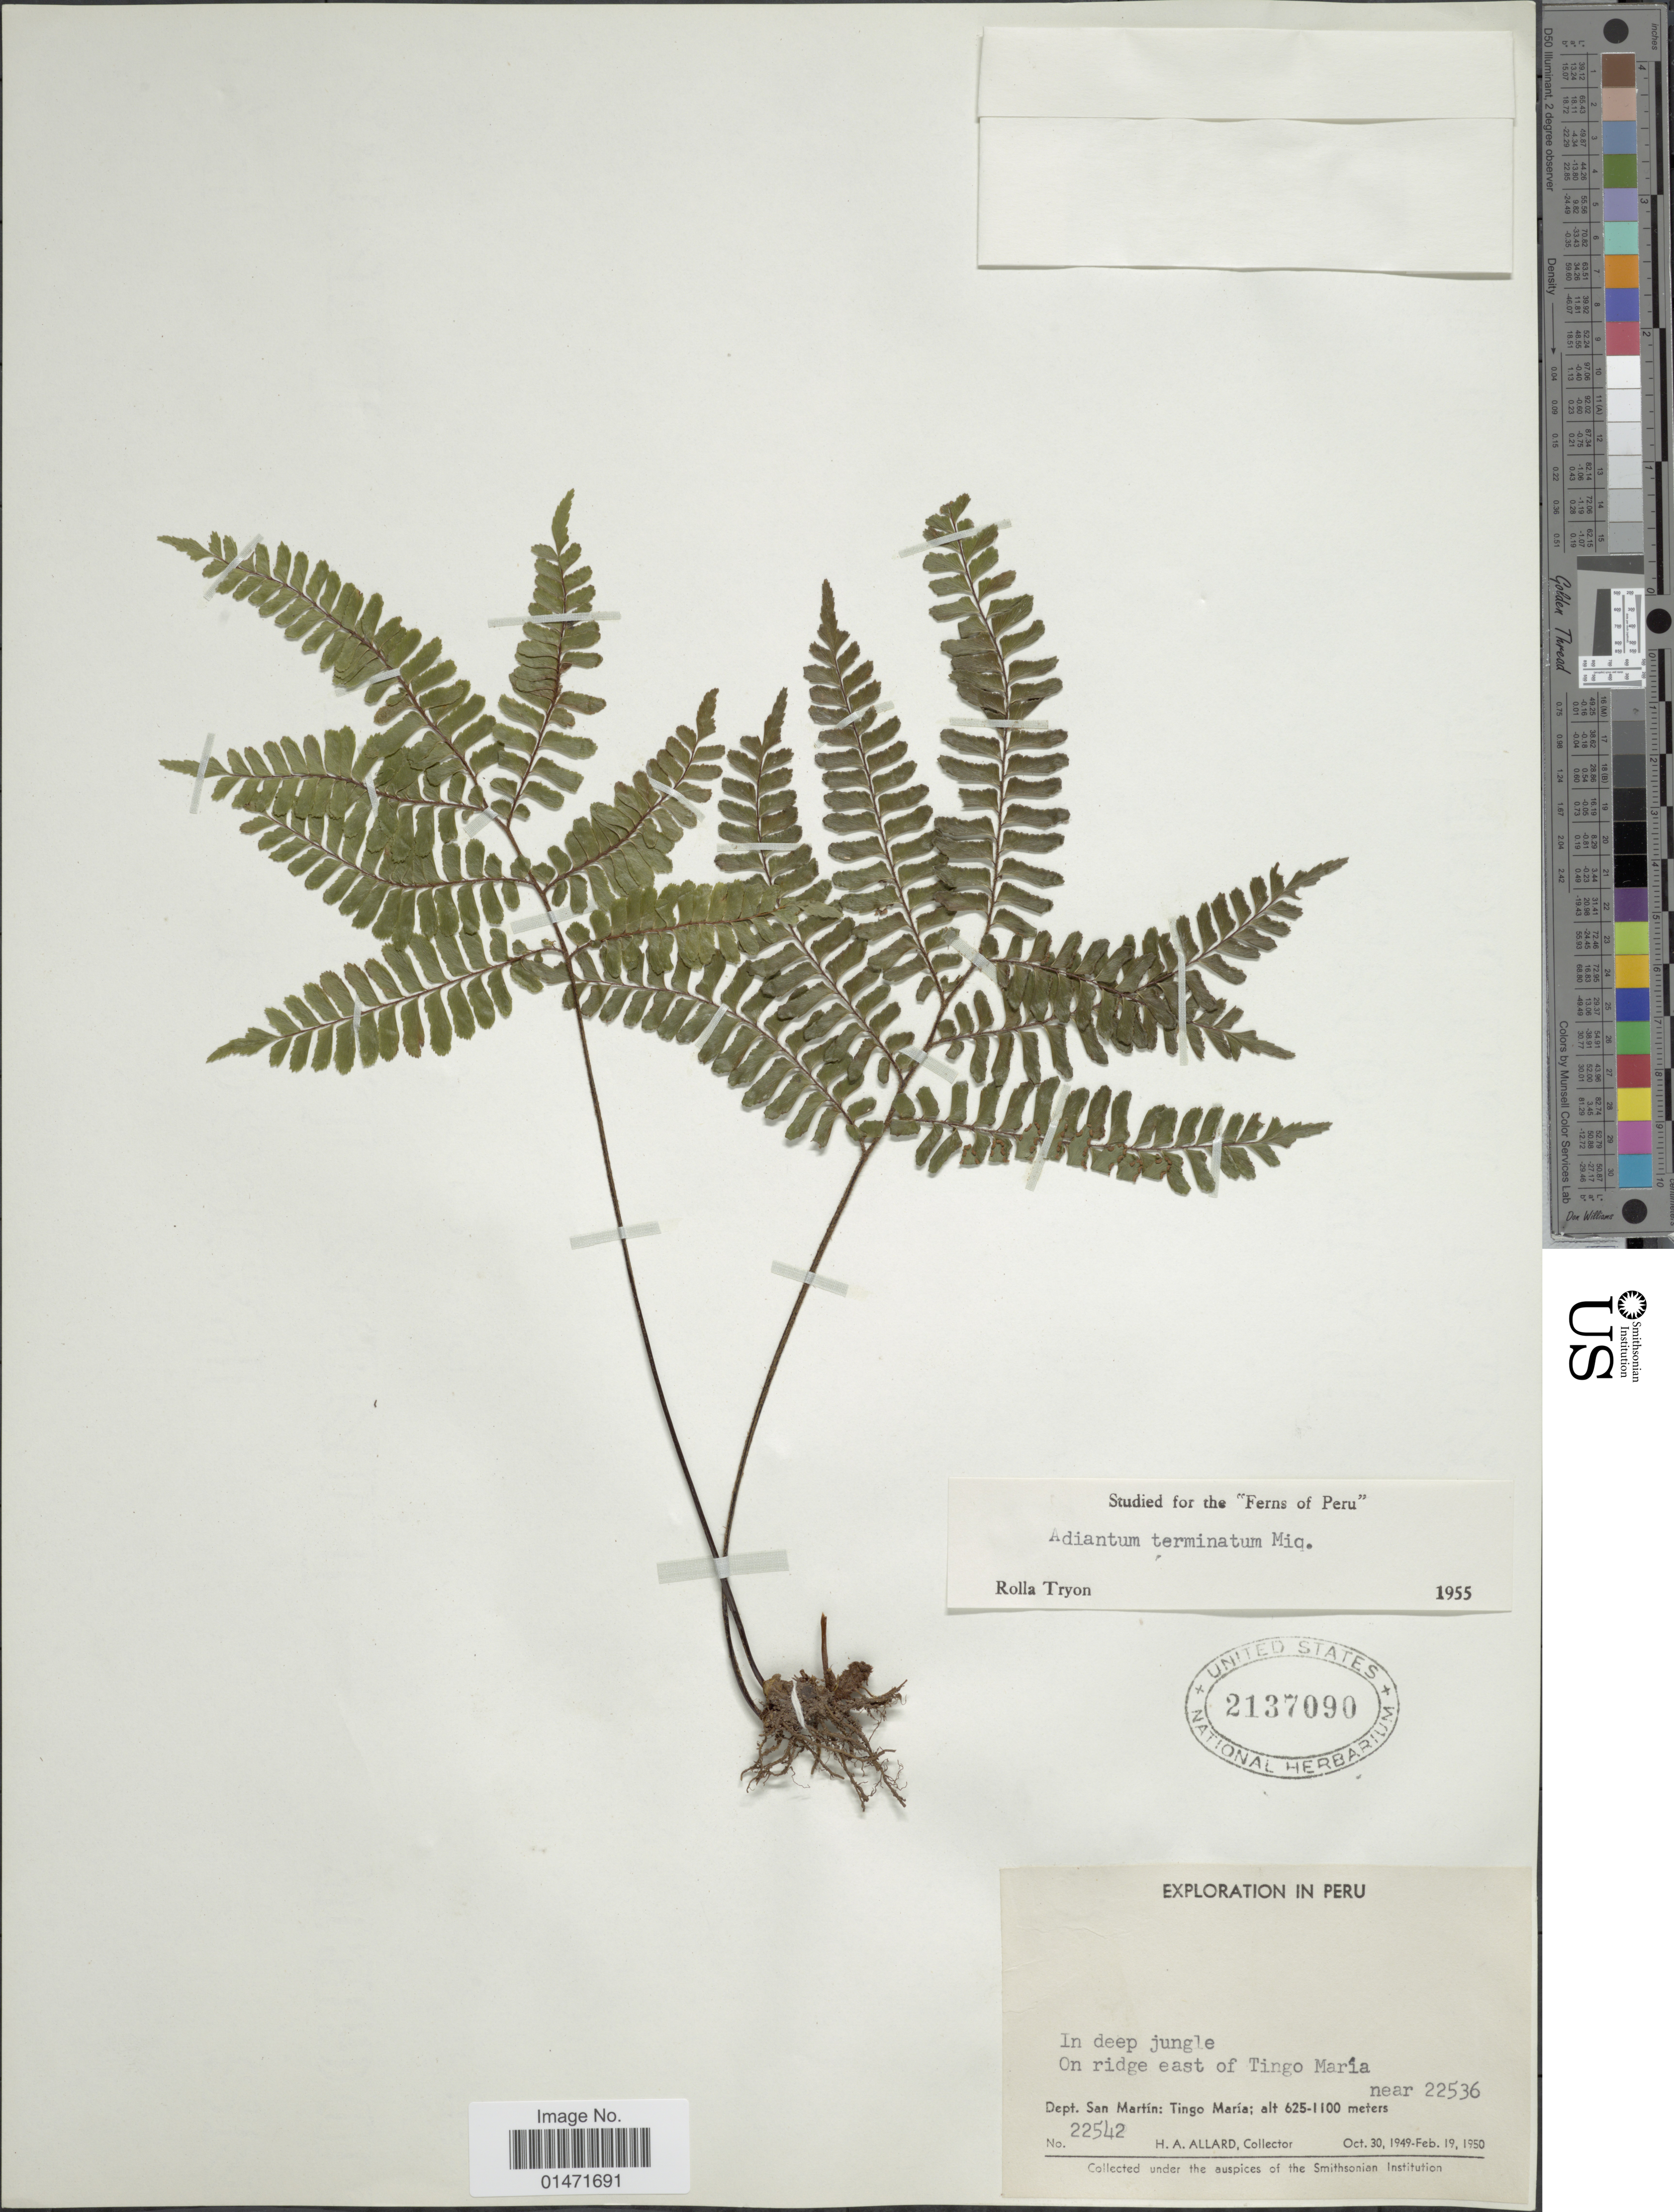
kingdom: Plantae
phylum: Tracheophyta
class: Polypodiopsida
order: Polypodiales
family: Pteridaceae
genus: Adiantum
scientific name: Adiantum terminatum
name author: Kunze ex Miq.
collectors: H. A. Allard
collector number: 22542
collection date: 1949-10-30/1950-02-19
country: Peru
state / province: San Martín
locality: On ridge east of Tingo María near 22536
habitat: in deep jungle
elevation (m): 625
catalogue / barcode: US 2137090